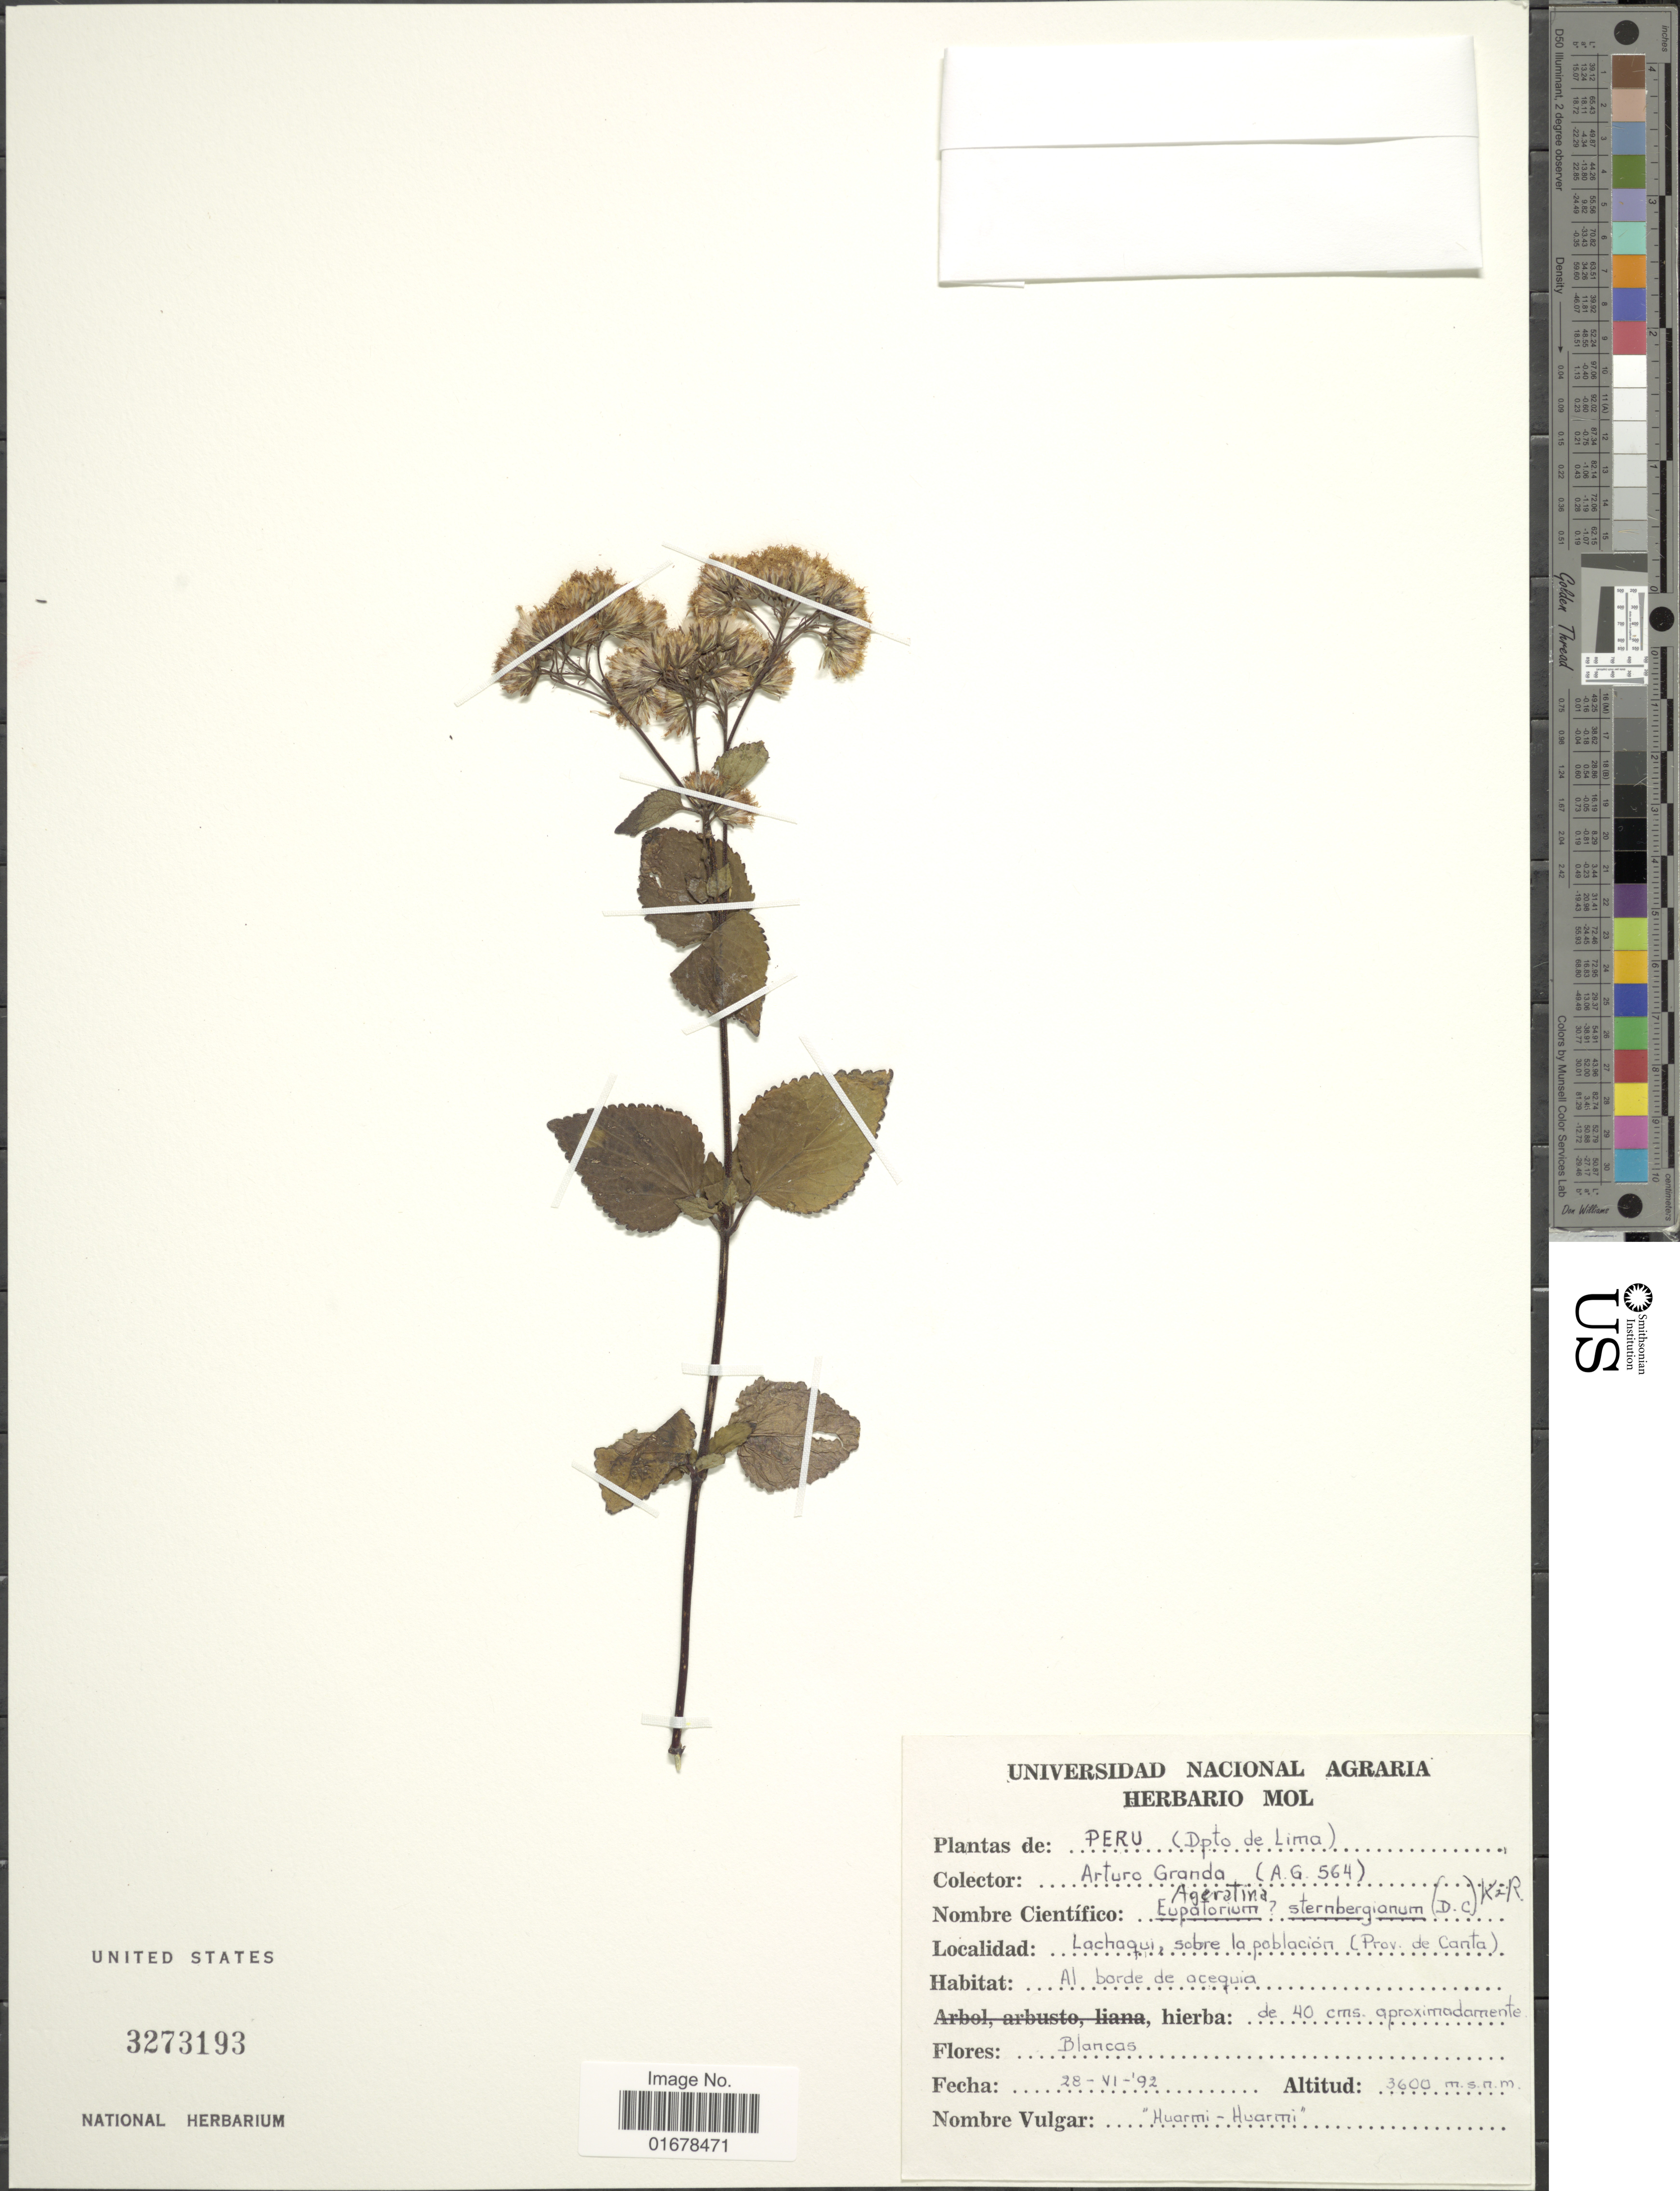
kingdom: Plantae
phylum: Tracheophyta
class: Magnoliopsida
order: Asterales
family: Asteraceae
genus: Ageratina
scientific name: Ageratina sternbergiana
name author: (DC.) R.M. King & H. Rob.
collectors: A. Granda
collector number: A. G. 564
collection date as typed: Transcribed d/m/y: 28/6/92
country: Peru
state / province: Lima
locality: Dpto. de Lima, Lachaqui, sobre la poblacion (Prov. de Canta)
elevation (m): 3600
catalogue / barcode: US 3273193